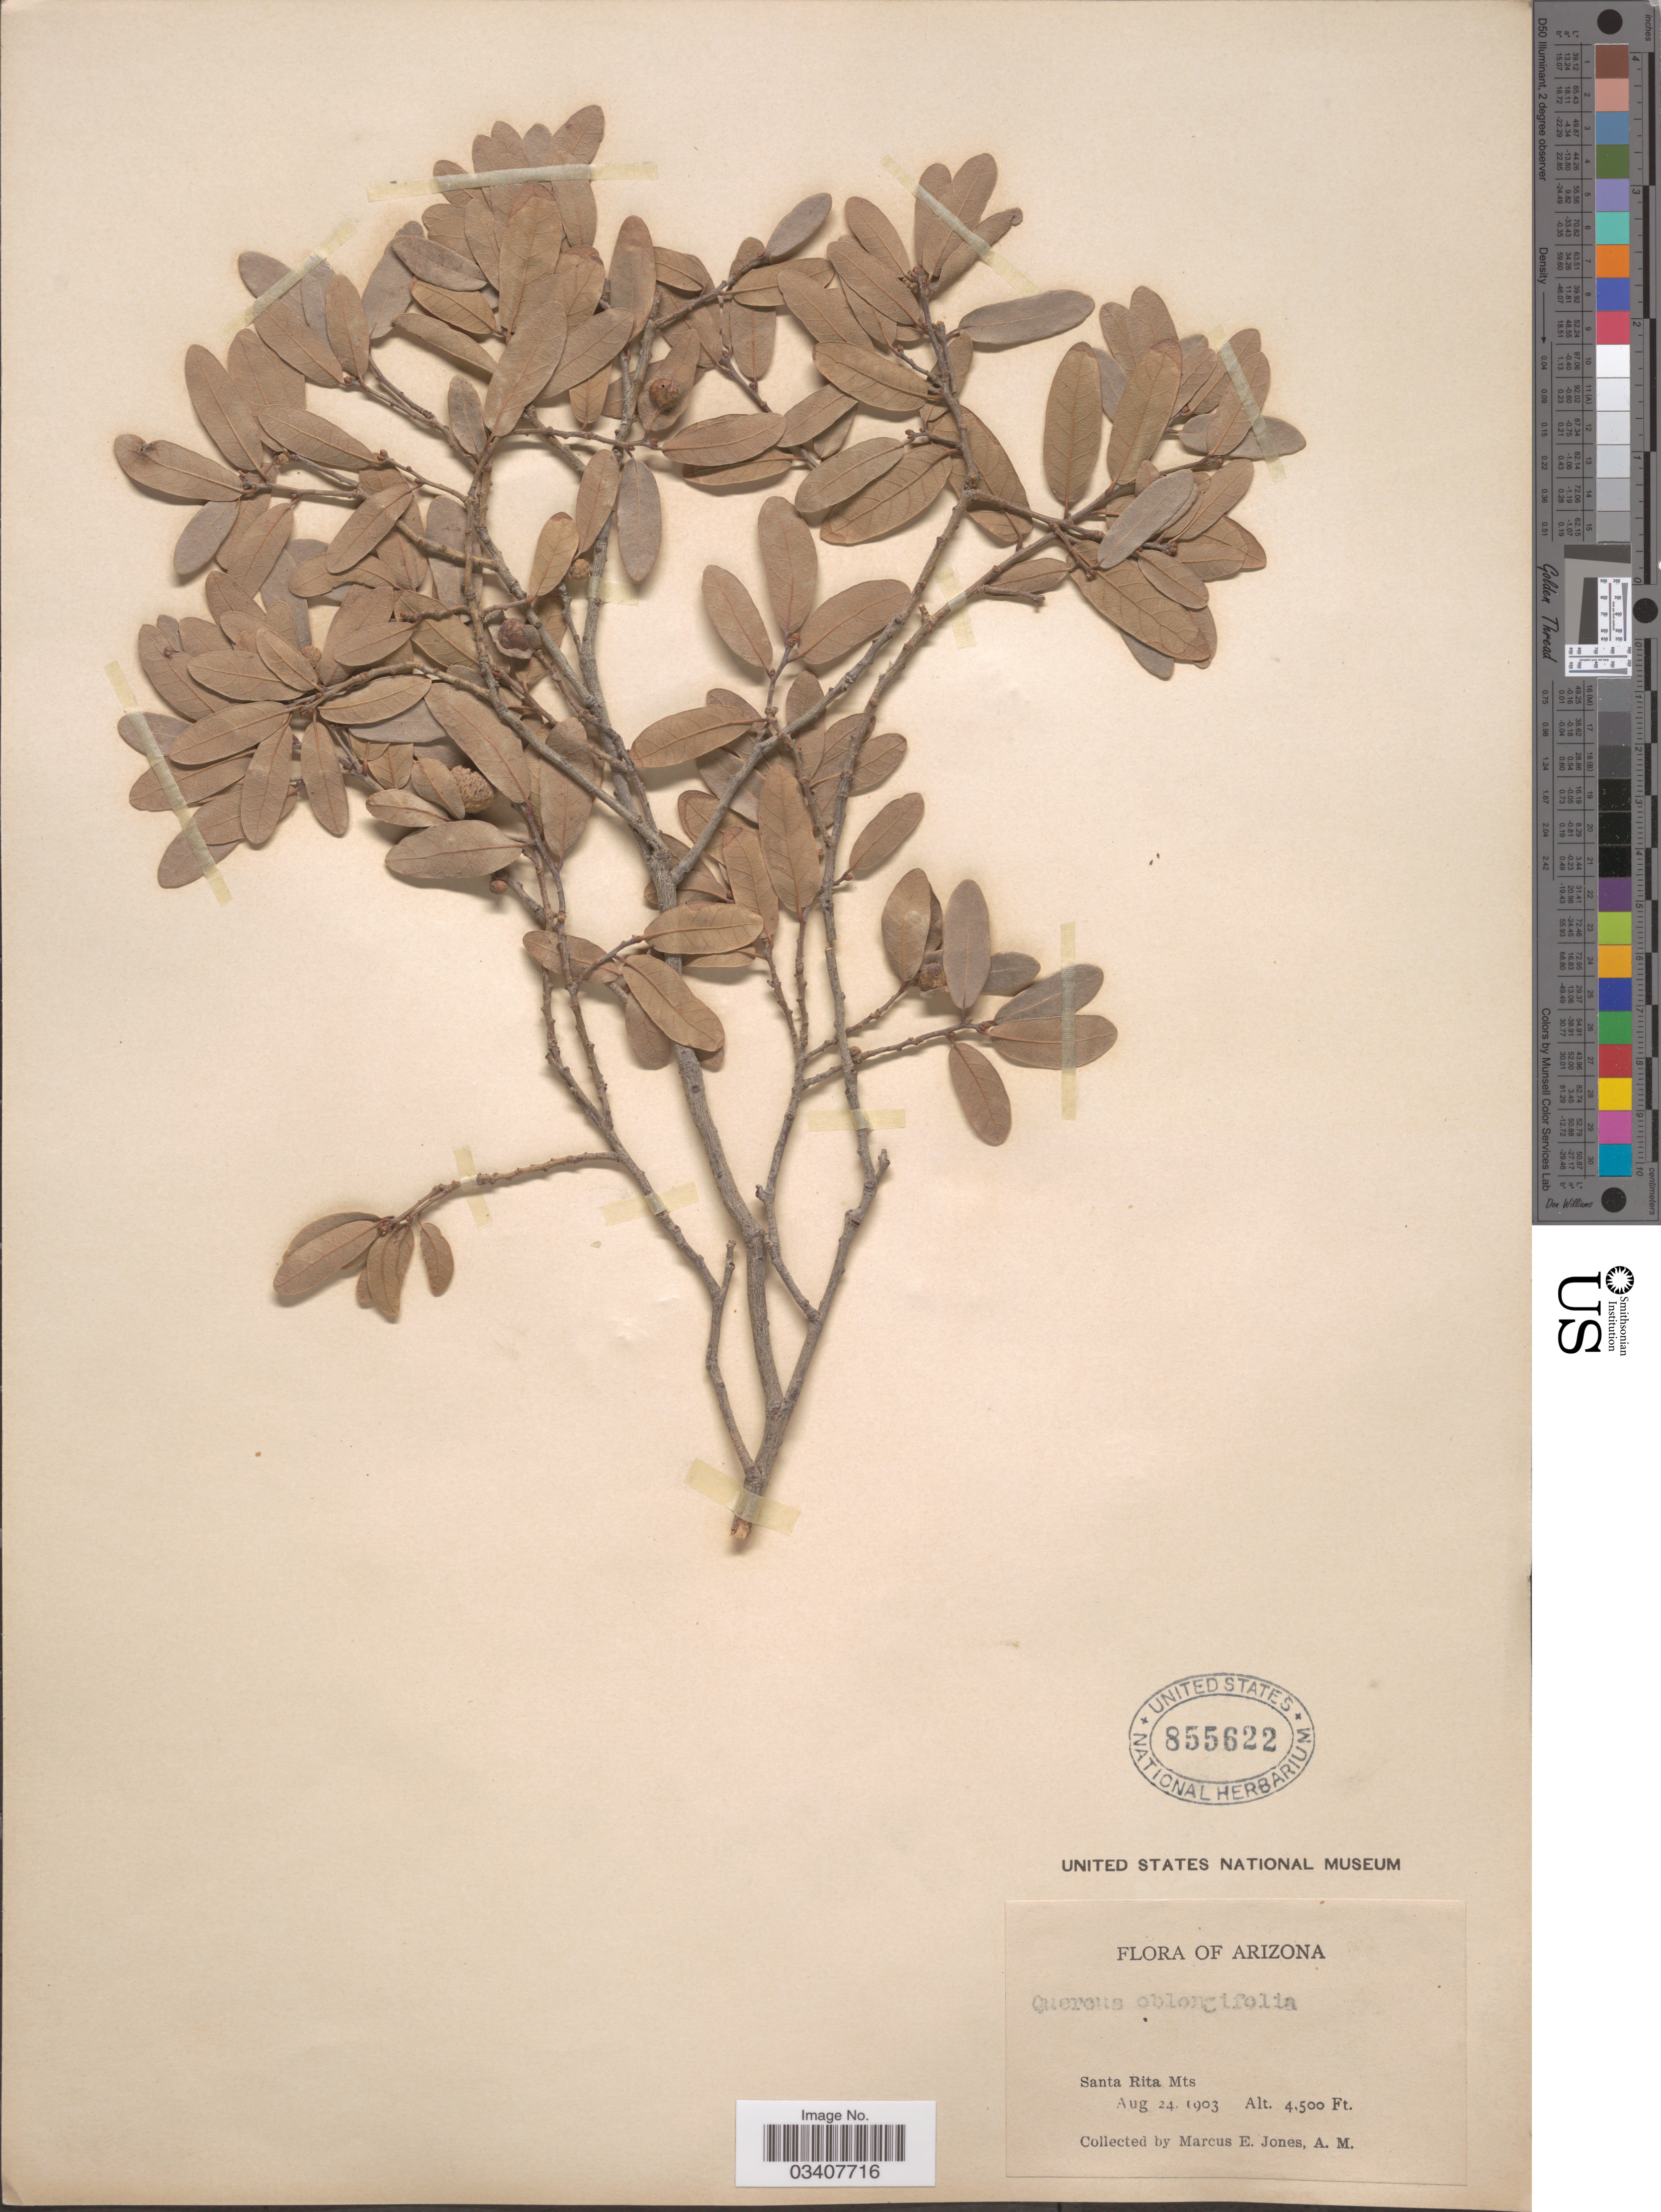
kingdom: Plantae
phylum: Tracheophyta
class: Magnoliopsida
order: Fagales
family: Fagaceae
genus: Quercus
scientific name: Quercus oblongifolia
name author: Torr.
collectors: M. E. Jones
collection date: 1903-08-24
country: United States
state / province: Arizona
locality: Santa Rita Mts.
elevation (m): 1372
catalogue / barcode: US 855622